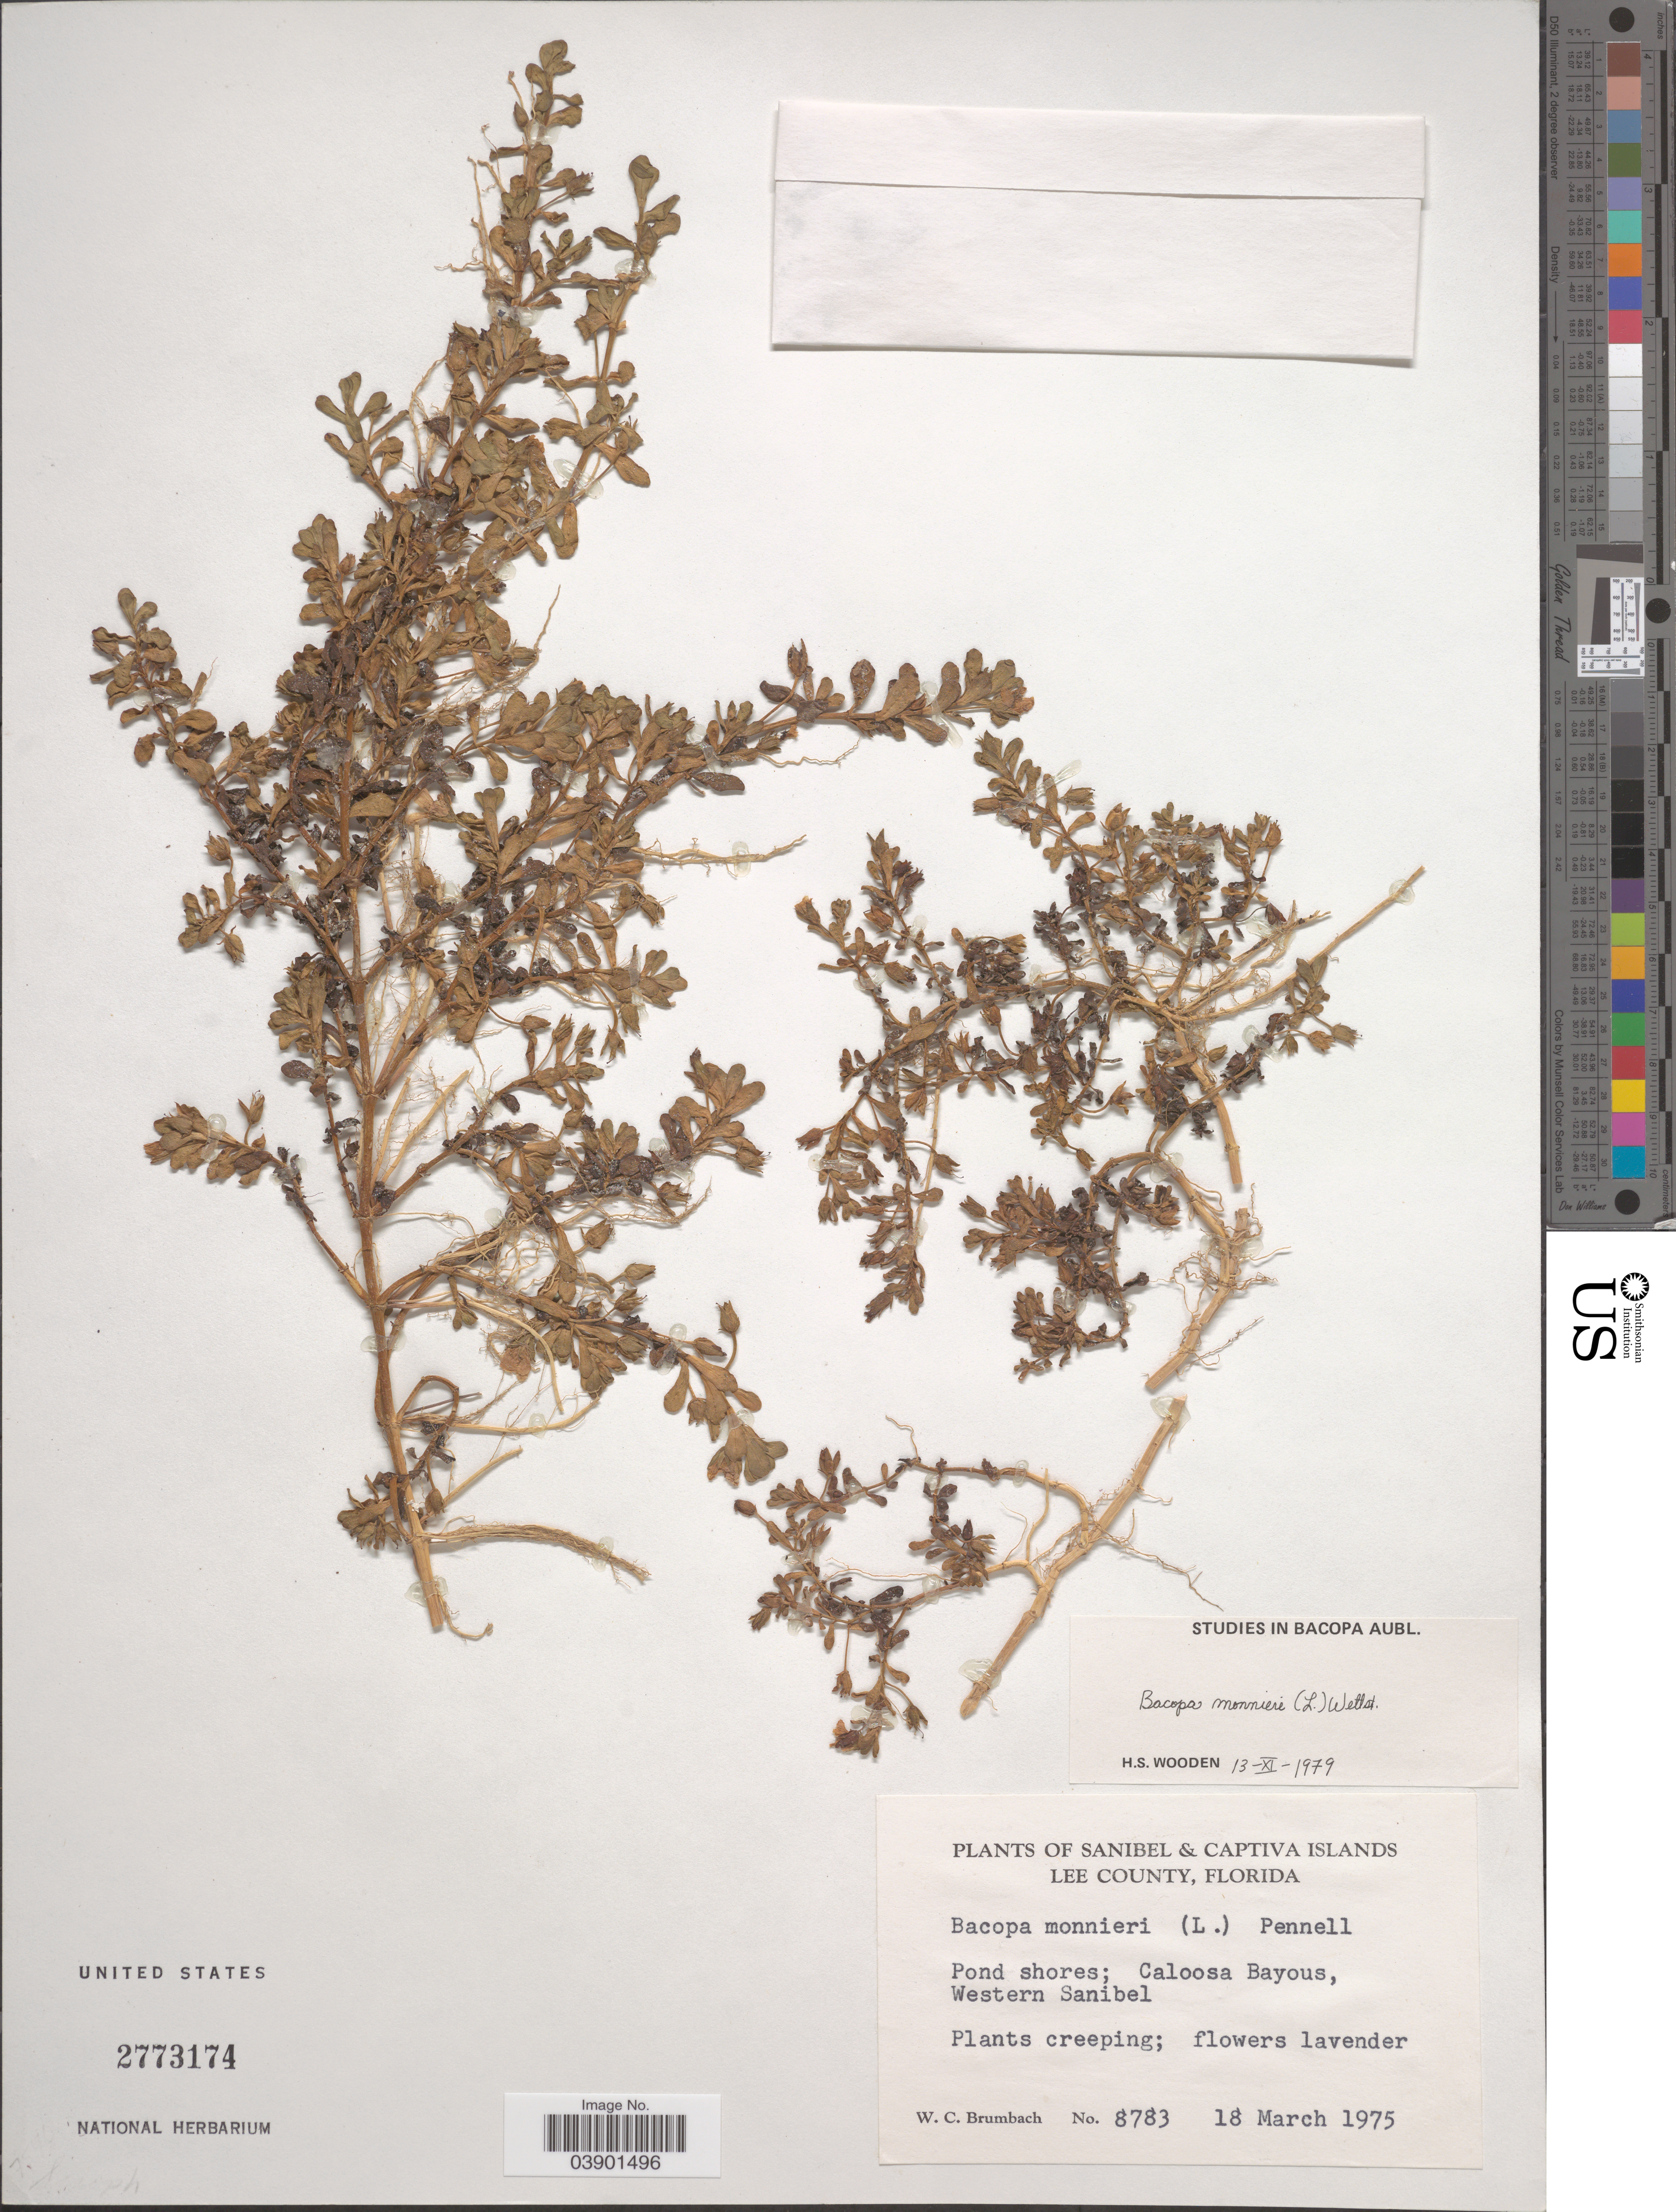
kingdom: Plantae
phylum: Tracheophyta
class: Magnoliopsida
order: Lamiales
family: Plantaginaceae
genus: Bacopa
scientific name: Bacopa monnieri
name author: (L.) Pennell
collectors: W. C. Brumbach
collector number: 8783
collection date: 1975-03-18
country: United States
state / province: Florida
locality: Sanibel Islands. Lee County. Caloosa Bayous, Western Sanibel.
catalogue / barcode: US 2773174